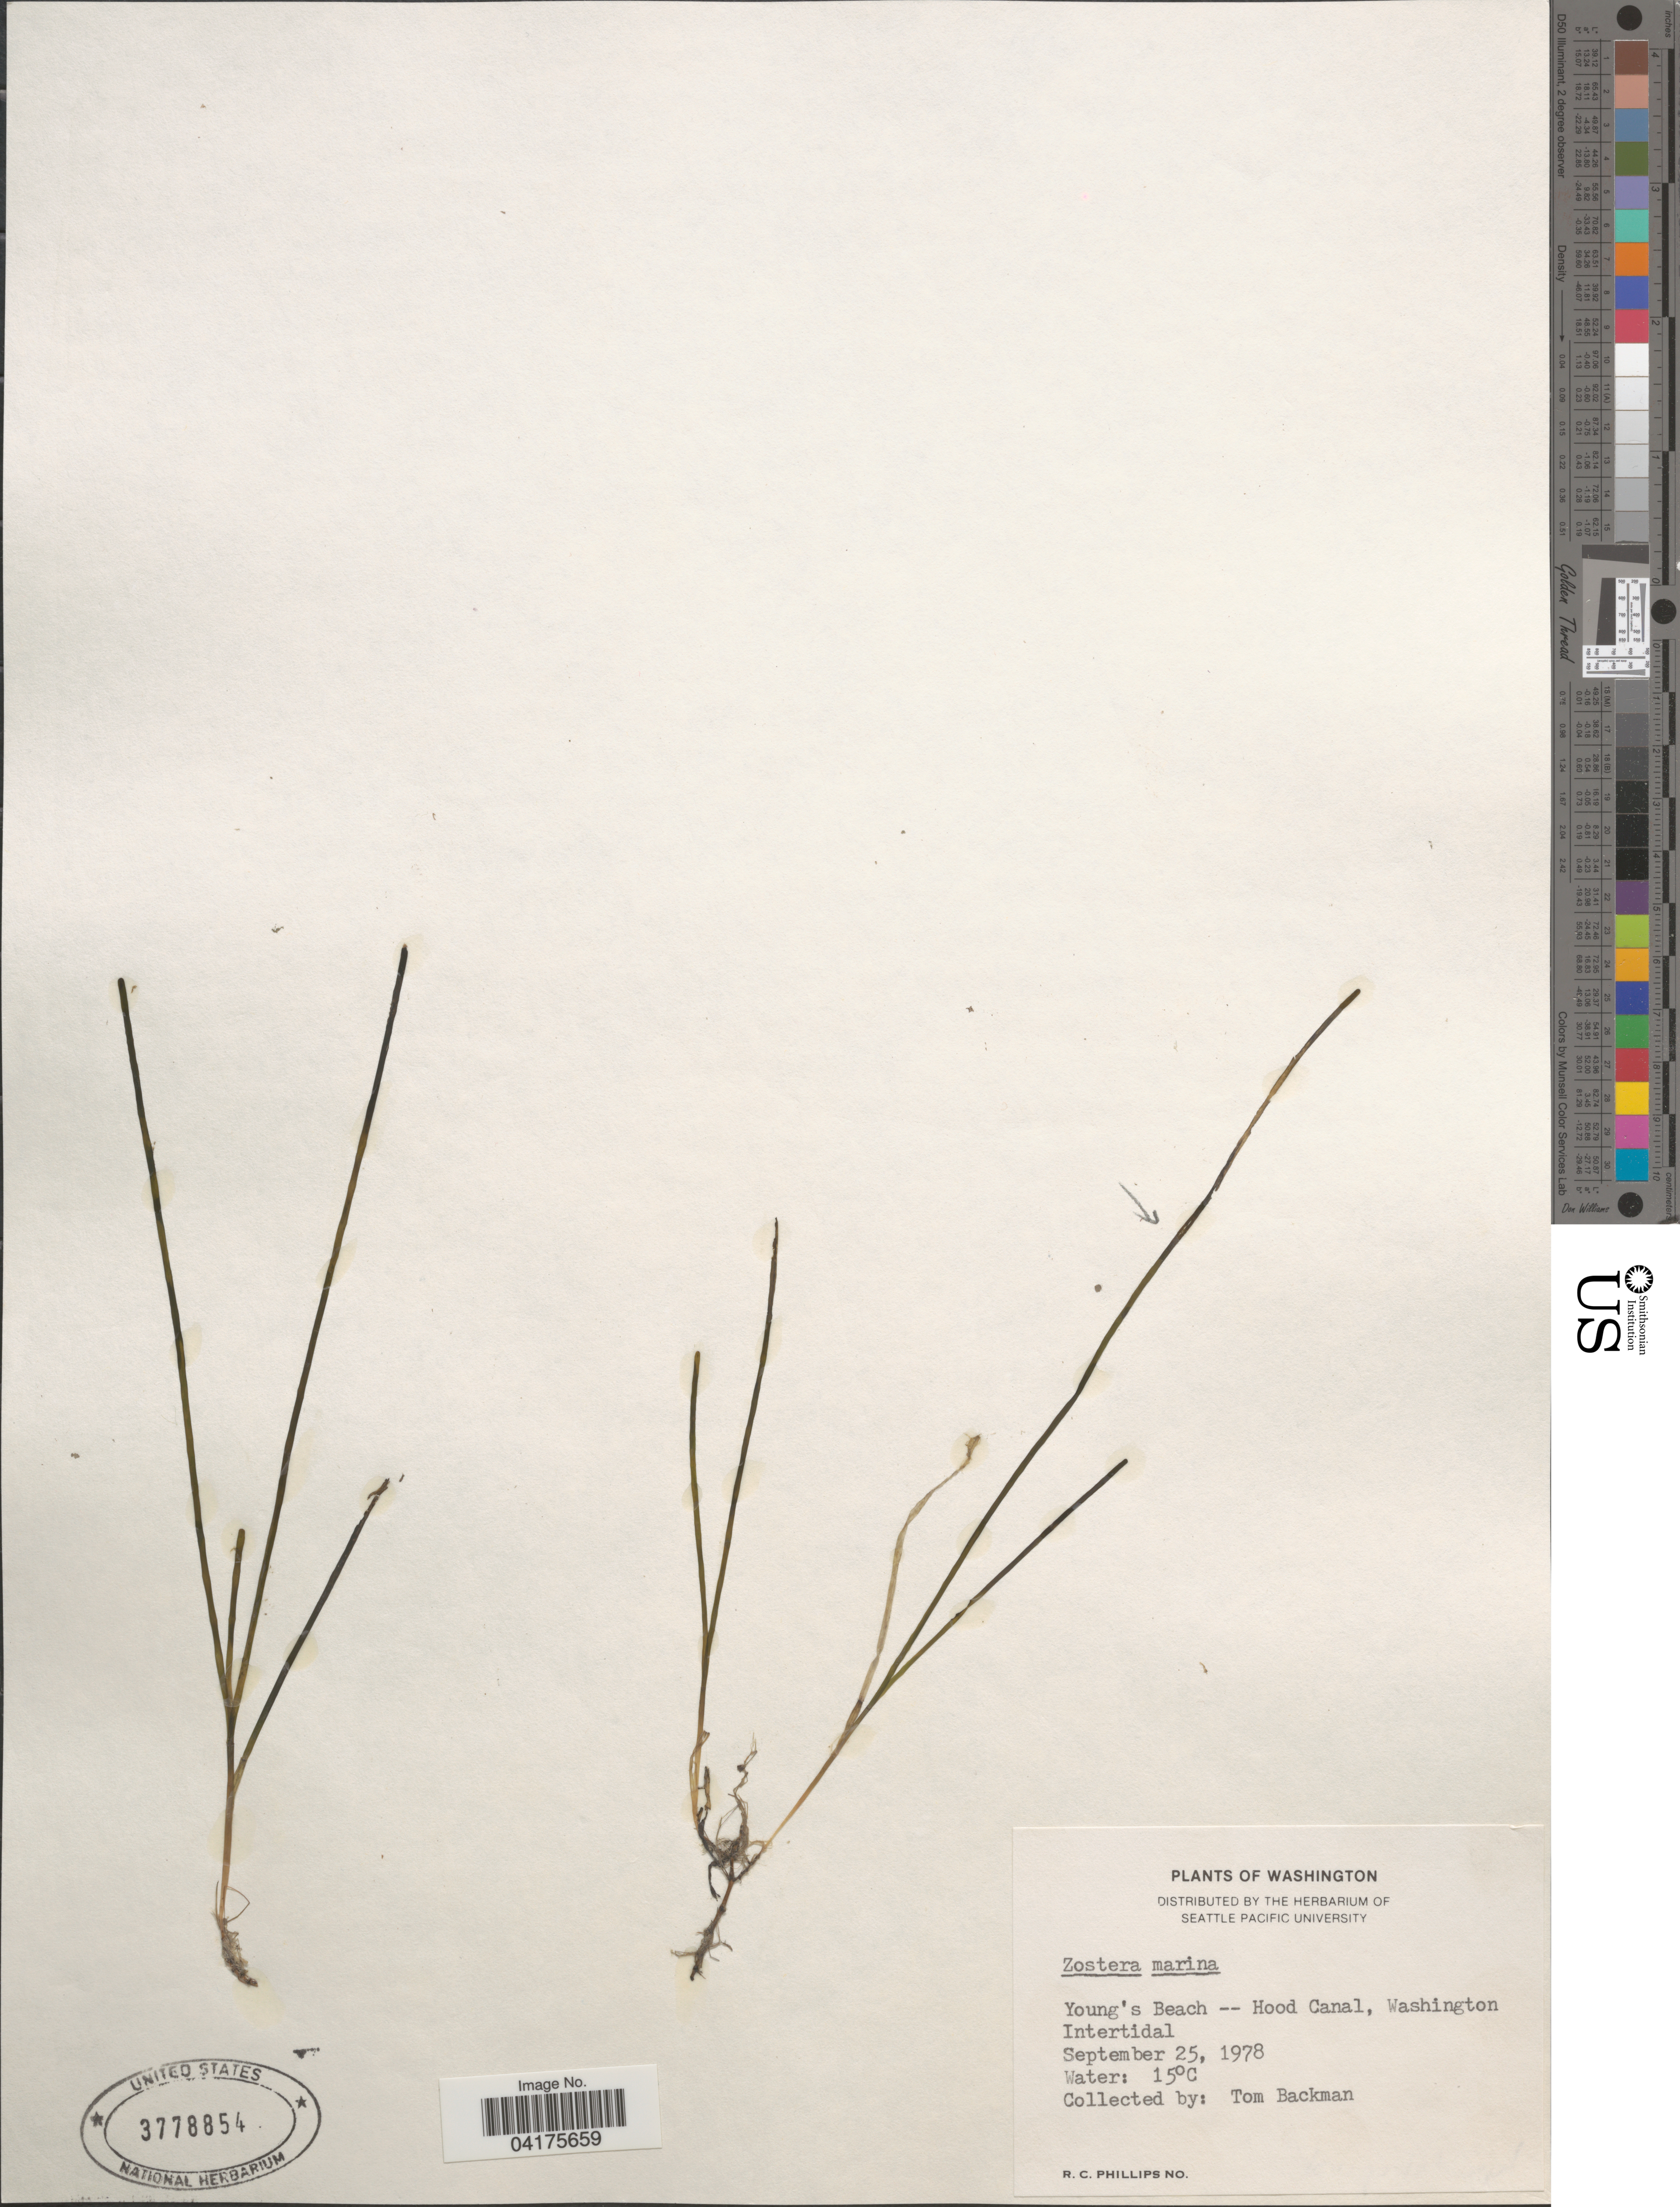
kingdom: Plantae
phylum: Tracheophyta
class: Liliopsida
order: Alismatales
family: Zosteraceae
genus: Zostera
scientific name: Zostera marina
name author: L.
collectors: T. Backman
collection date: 1978-09-25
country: United States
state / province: Washington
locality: Young's Beach -- Hood Canal.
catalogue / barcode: US 3778854